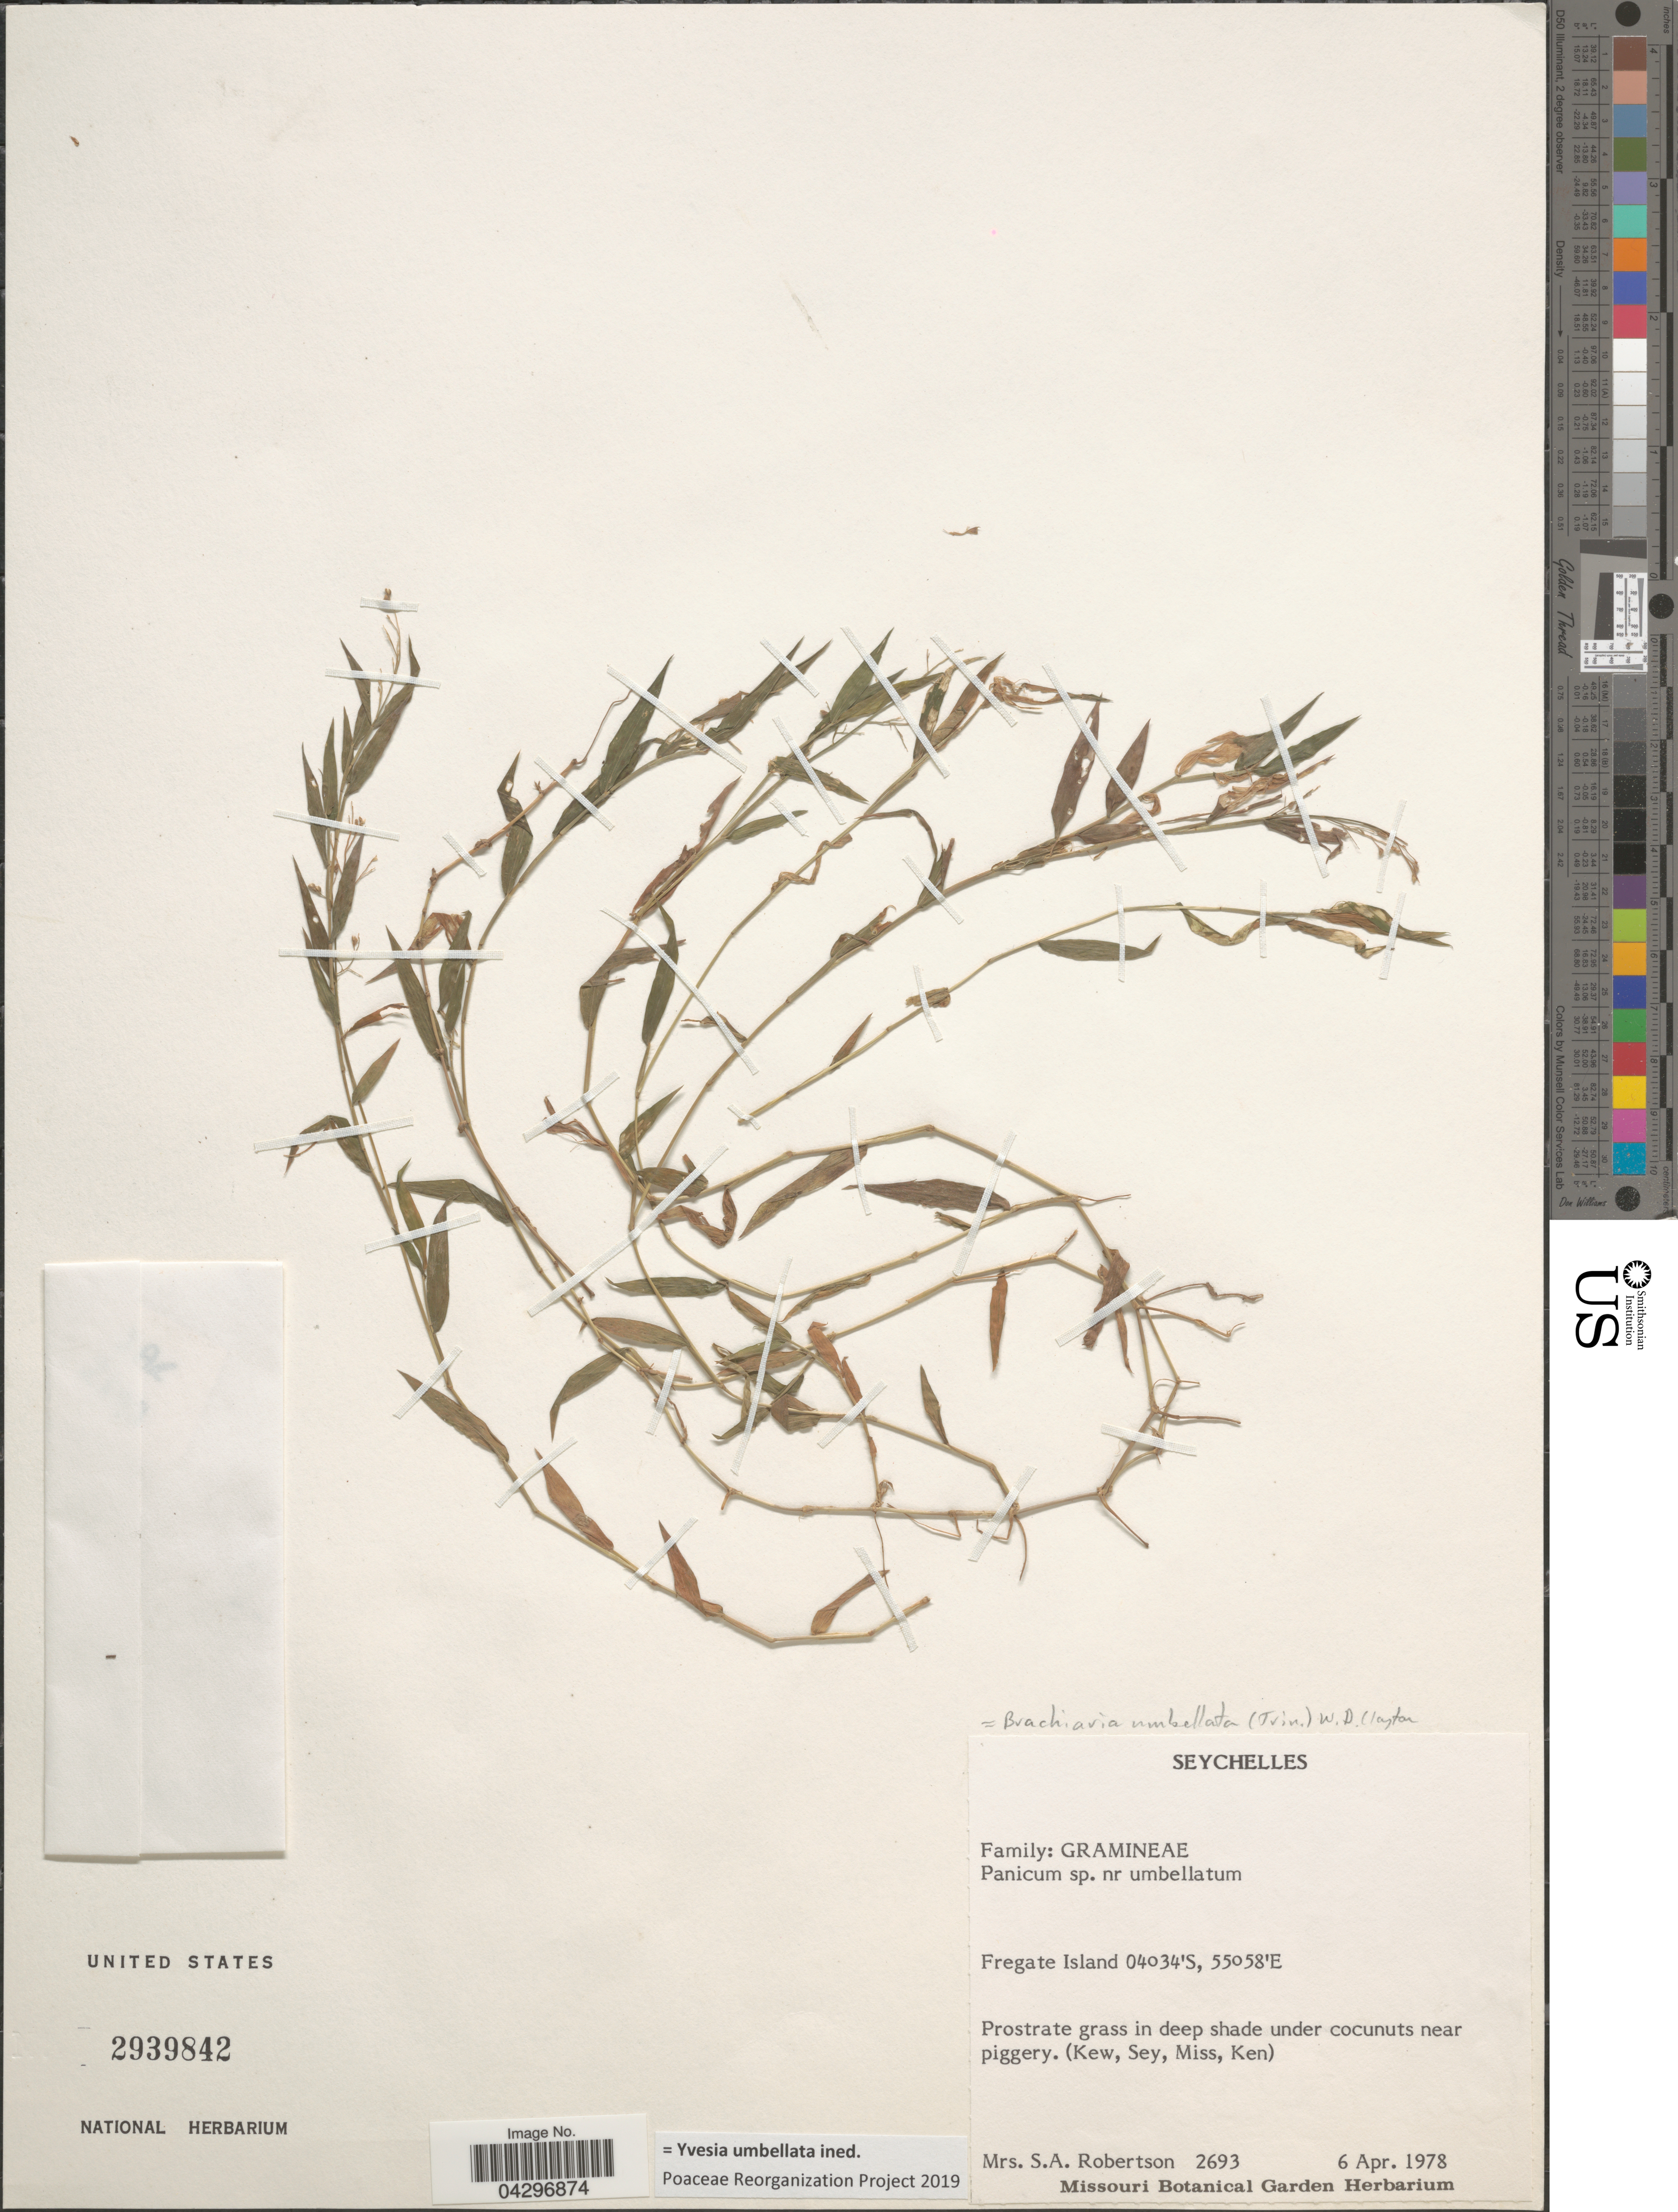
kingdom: Plantae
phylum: Tracheophyta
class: Liliopsida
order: Poales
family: Poaceae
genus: Yvesia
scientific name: Yvesia umbellata ined.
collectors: S. Robertson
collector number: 2693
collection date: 1978-04-06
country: Seychelles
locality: Fregate Island.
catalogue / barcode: US 2939842